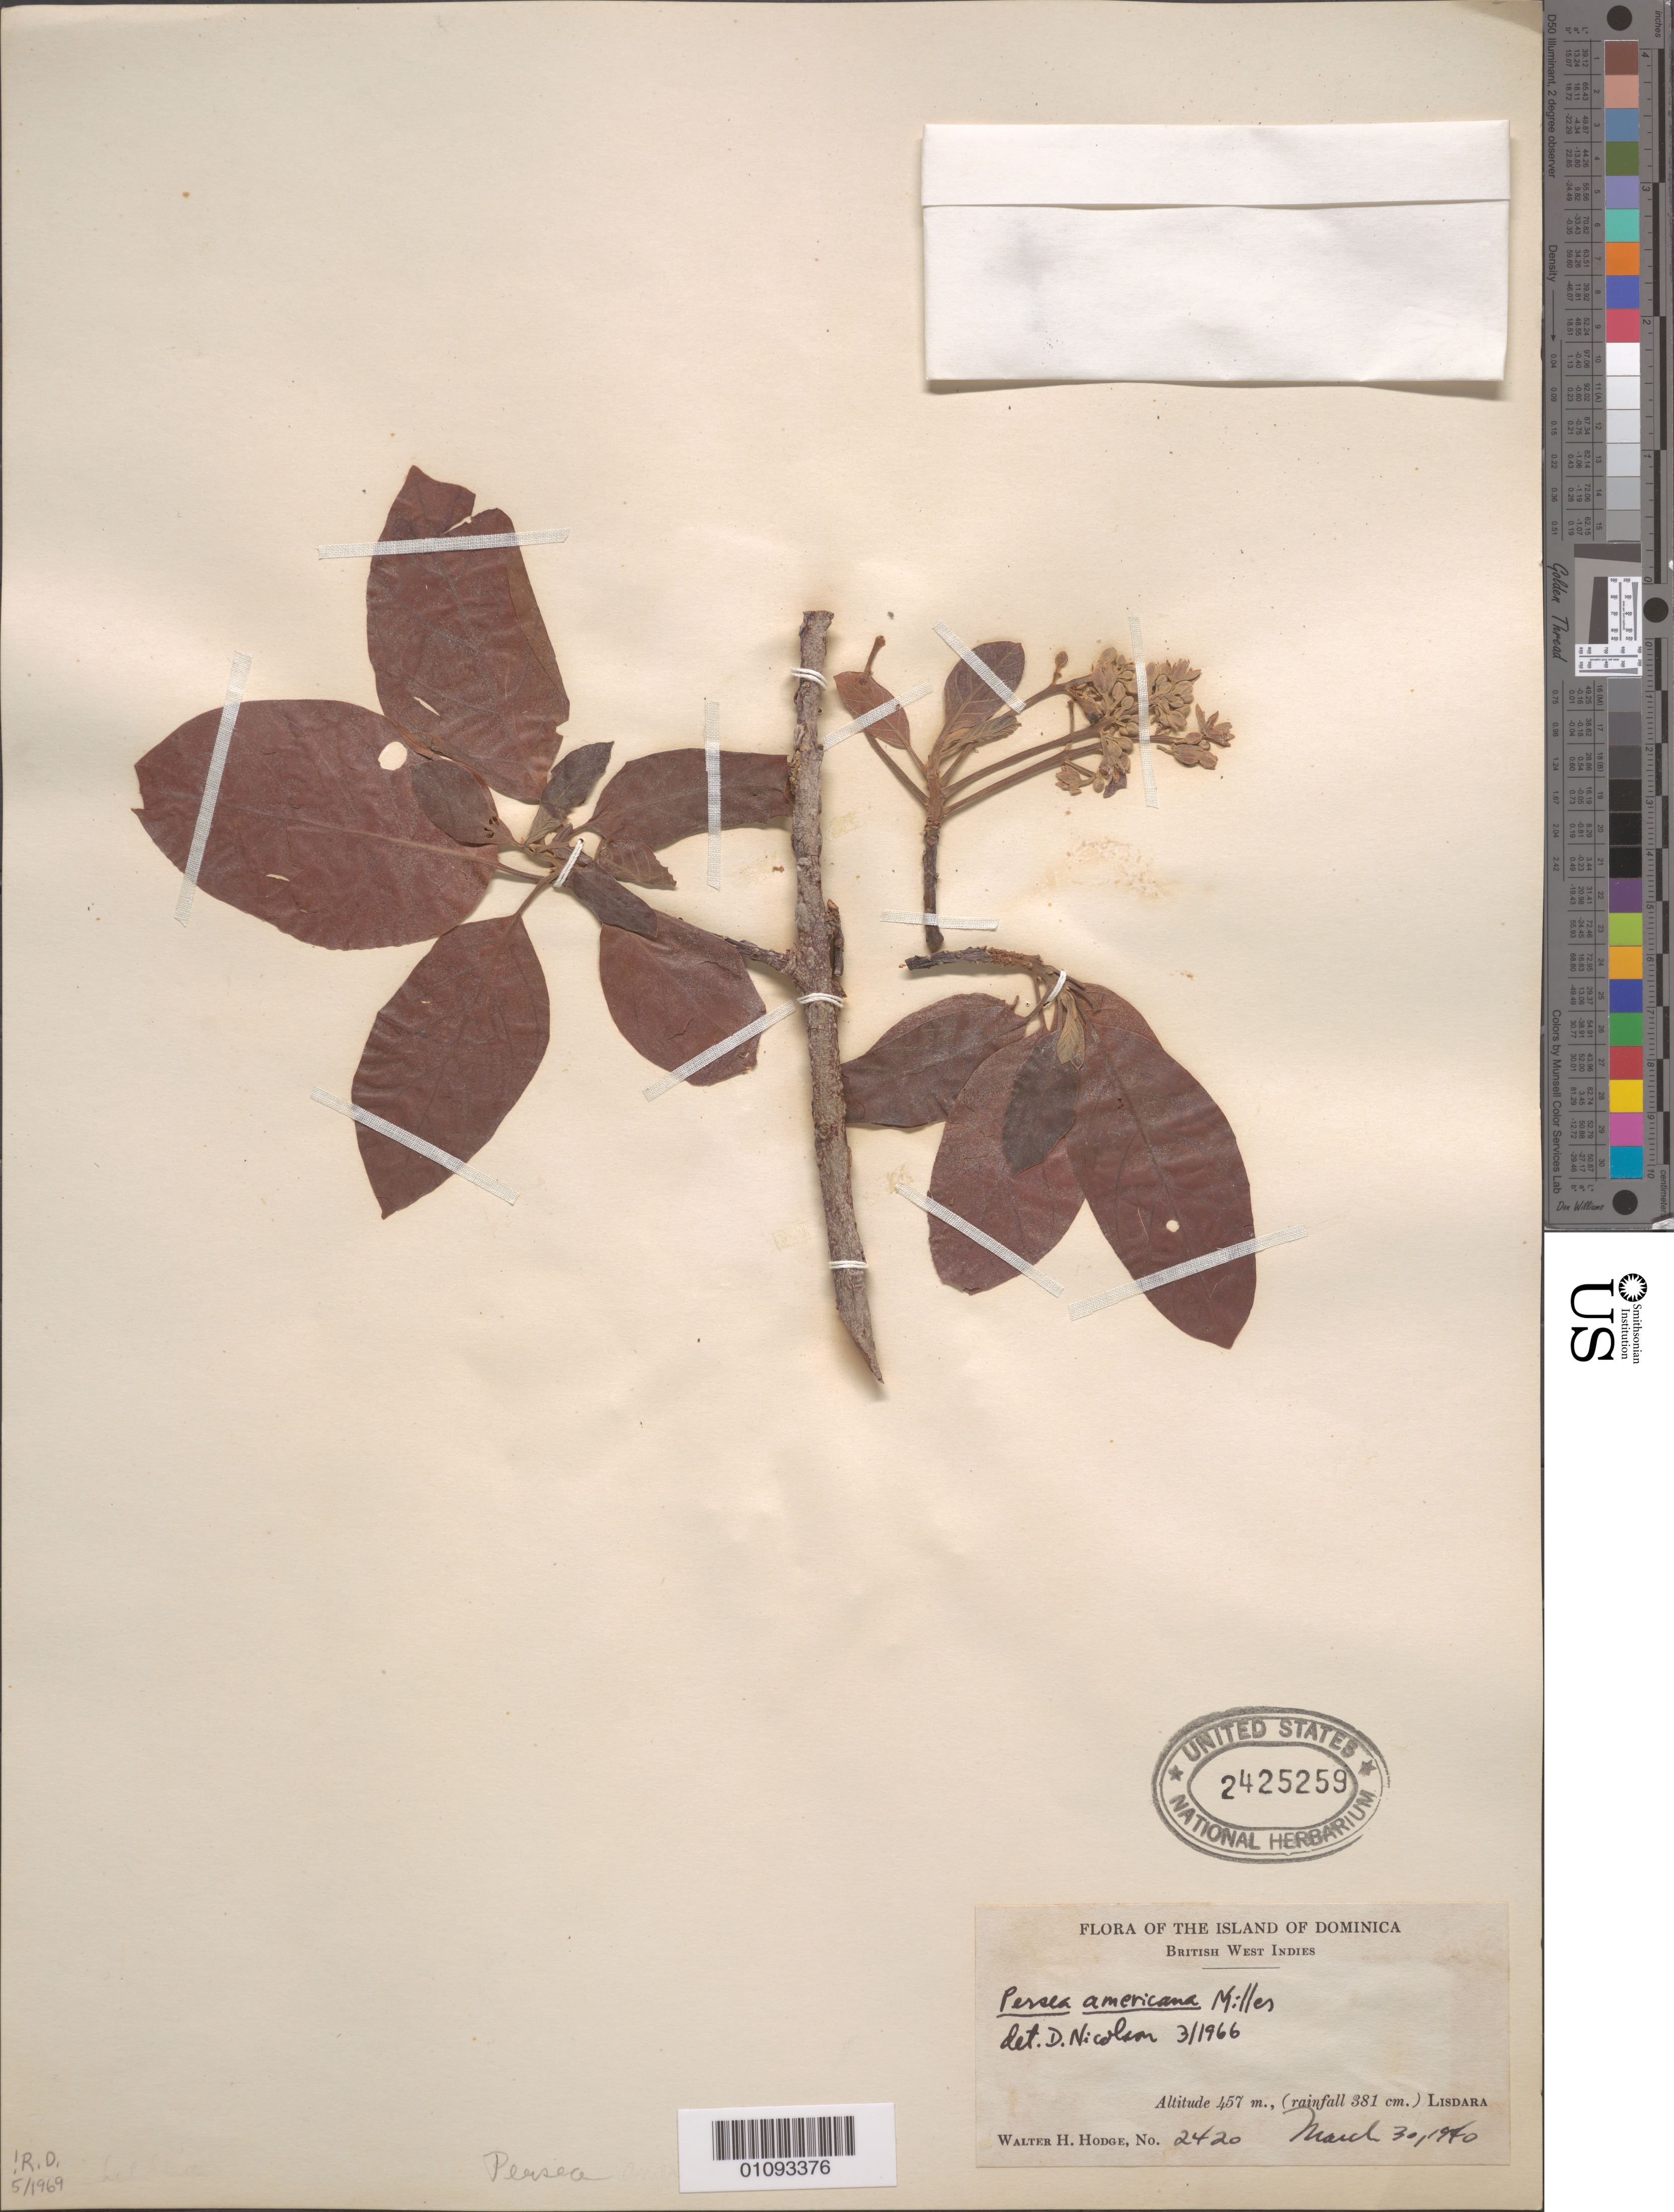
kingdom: Plantae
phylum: Tracheophyta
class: Magnoliopsida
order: Laurales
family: Lauraceae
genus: Persea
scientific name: Persea americana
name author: Mill.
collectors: W. Hodge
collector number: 2420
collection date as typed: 30 Mar 1940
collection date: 1940-03-30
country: Dominica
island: Dominica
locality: Lisdara.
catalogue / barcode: US 2425259